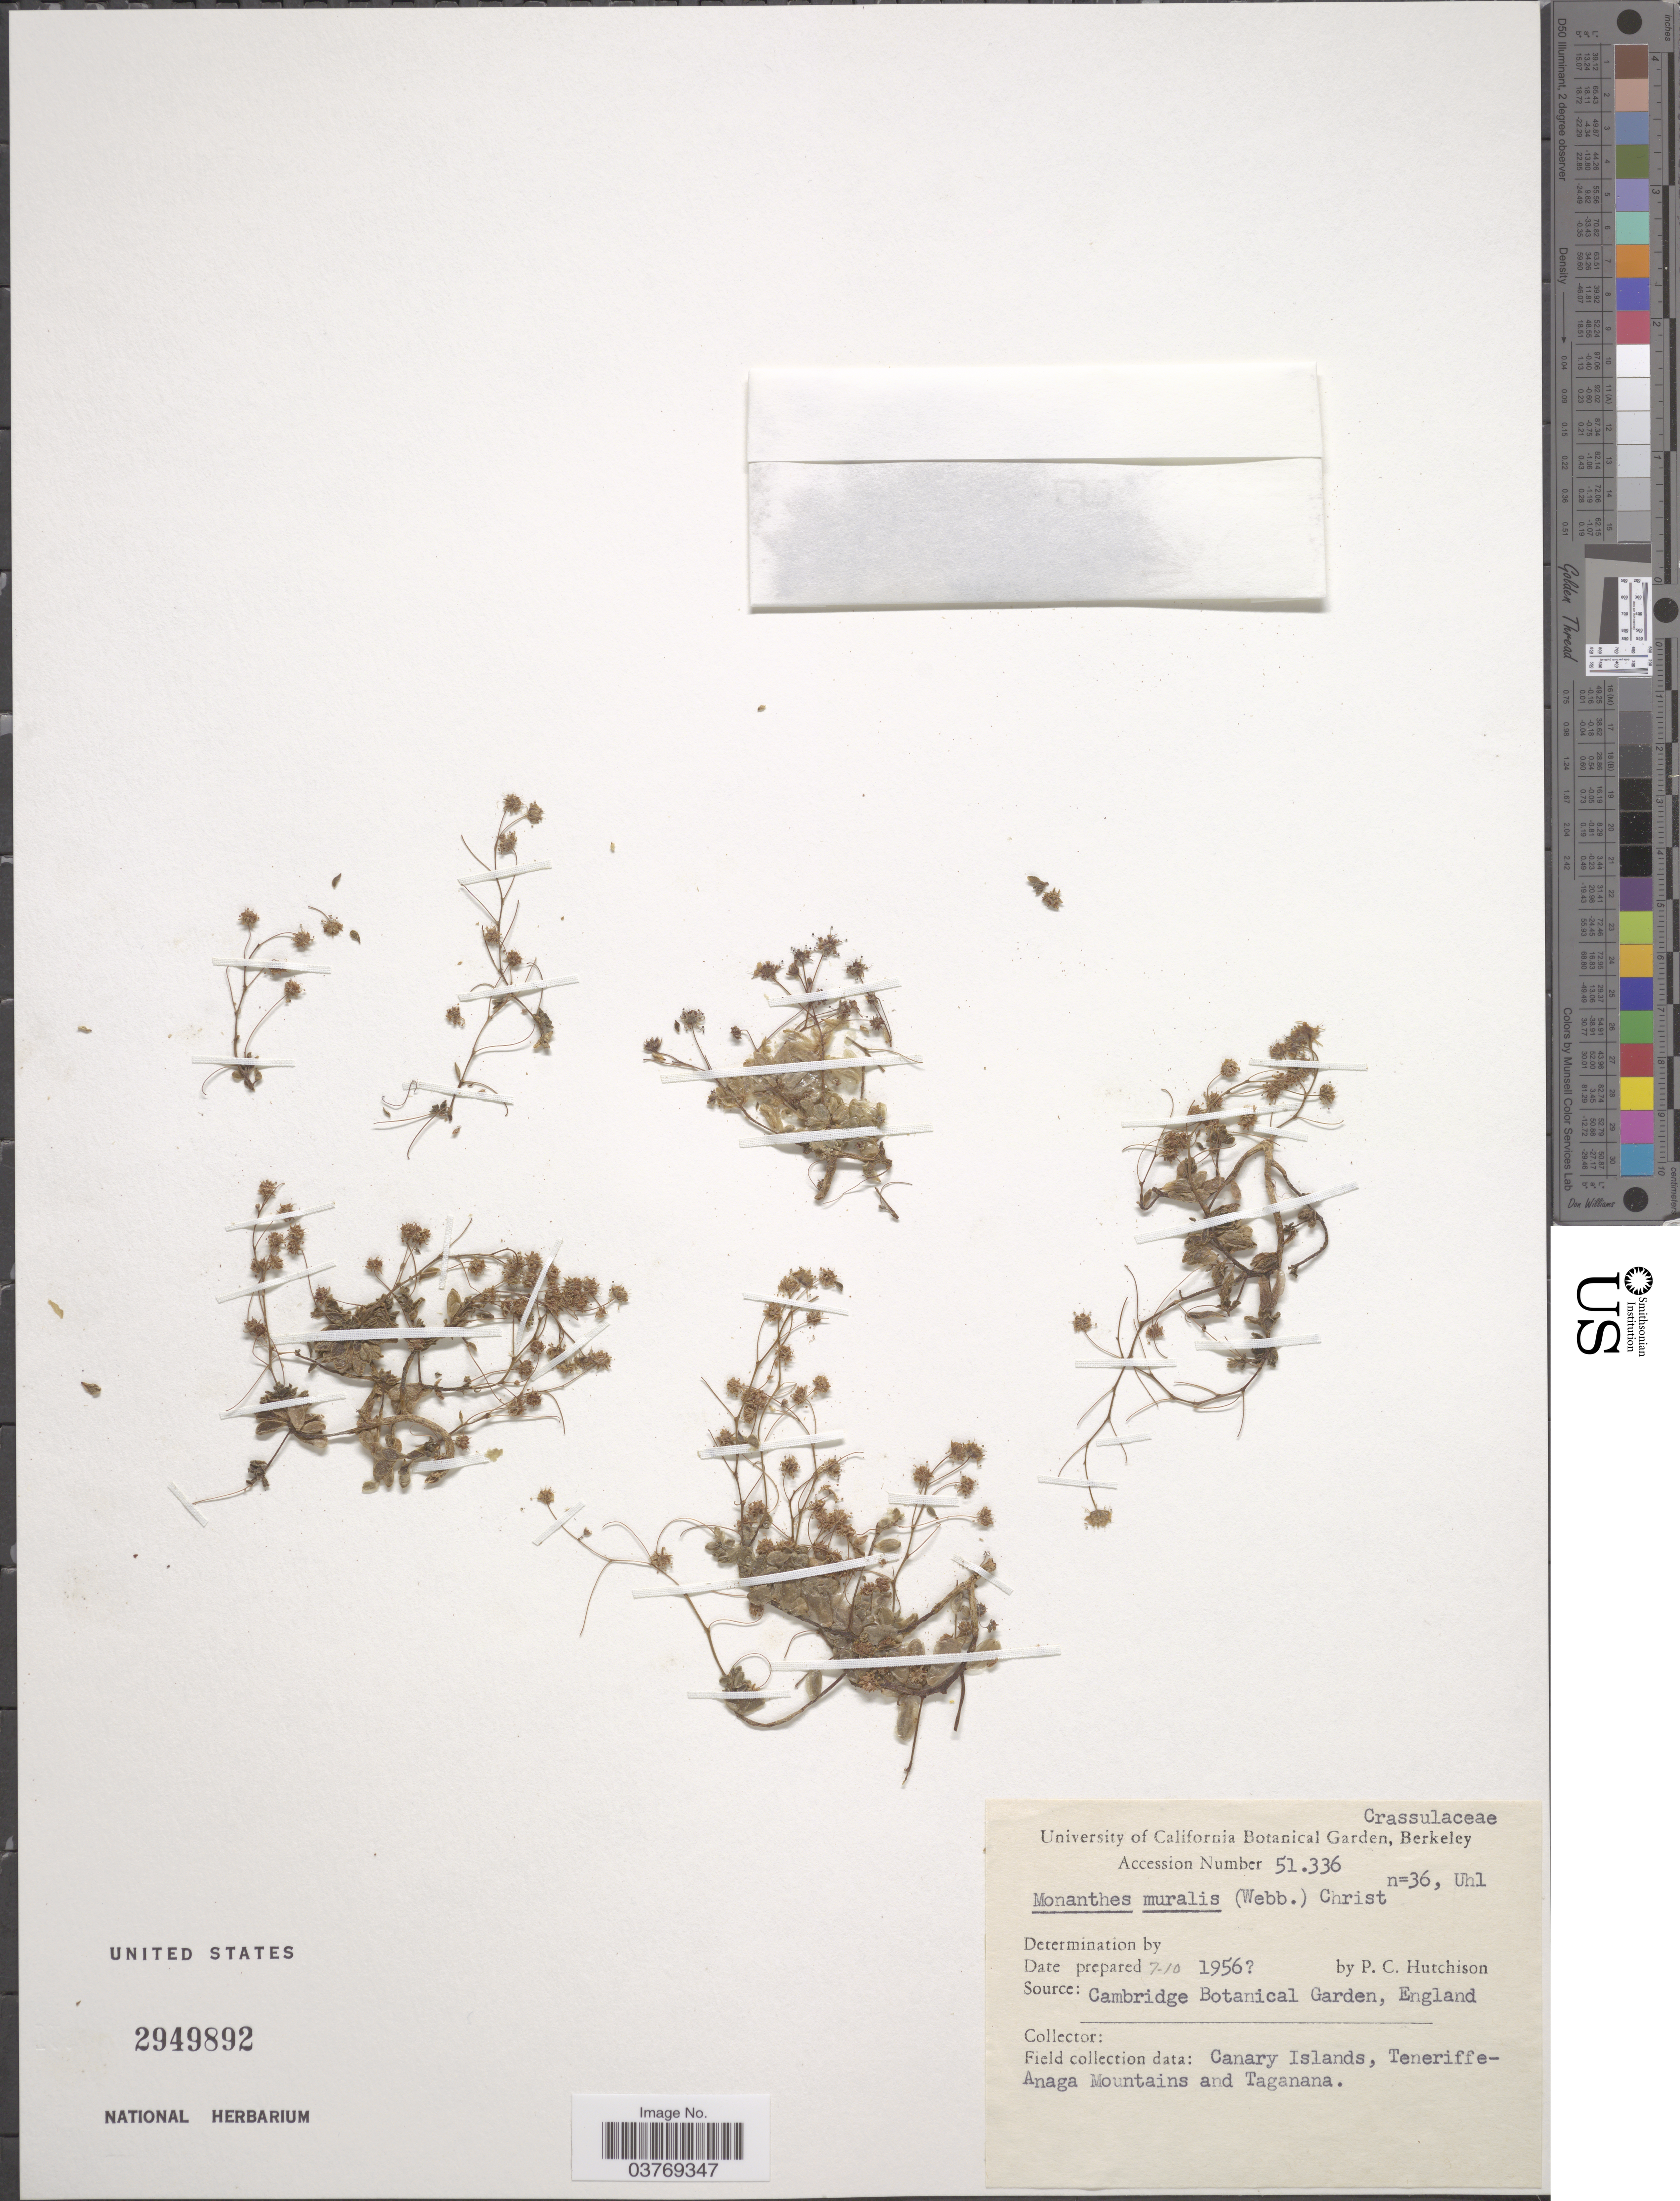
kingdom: Plantae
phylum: Tracheophyta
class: Magnoliopsida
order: Saxifragales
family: Crassulaceae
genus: Monanthes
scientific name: Monanthes muralis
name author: (Webb ex Bolle) Hook. f.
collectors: P. C. Hutchison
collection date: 1956-10-07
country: United States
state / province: California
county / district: Alameda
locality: University of California Botanical Garden, Berkeley.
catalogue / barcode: US 2949892